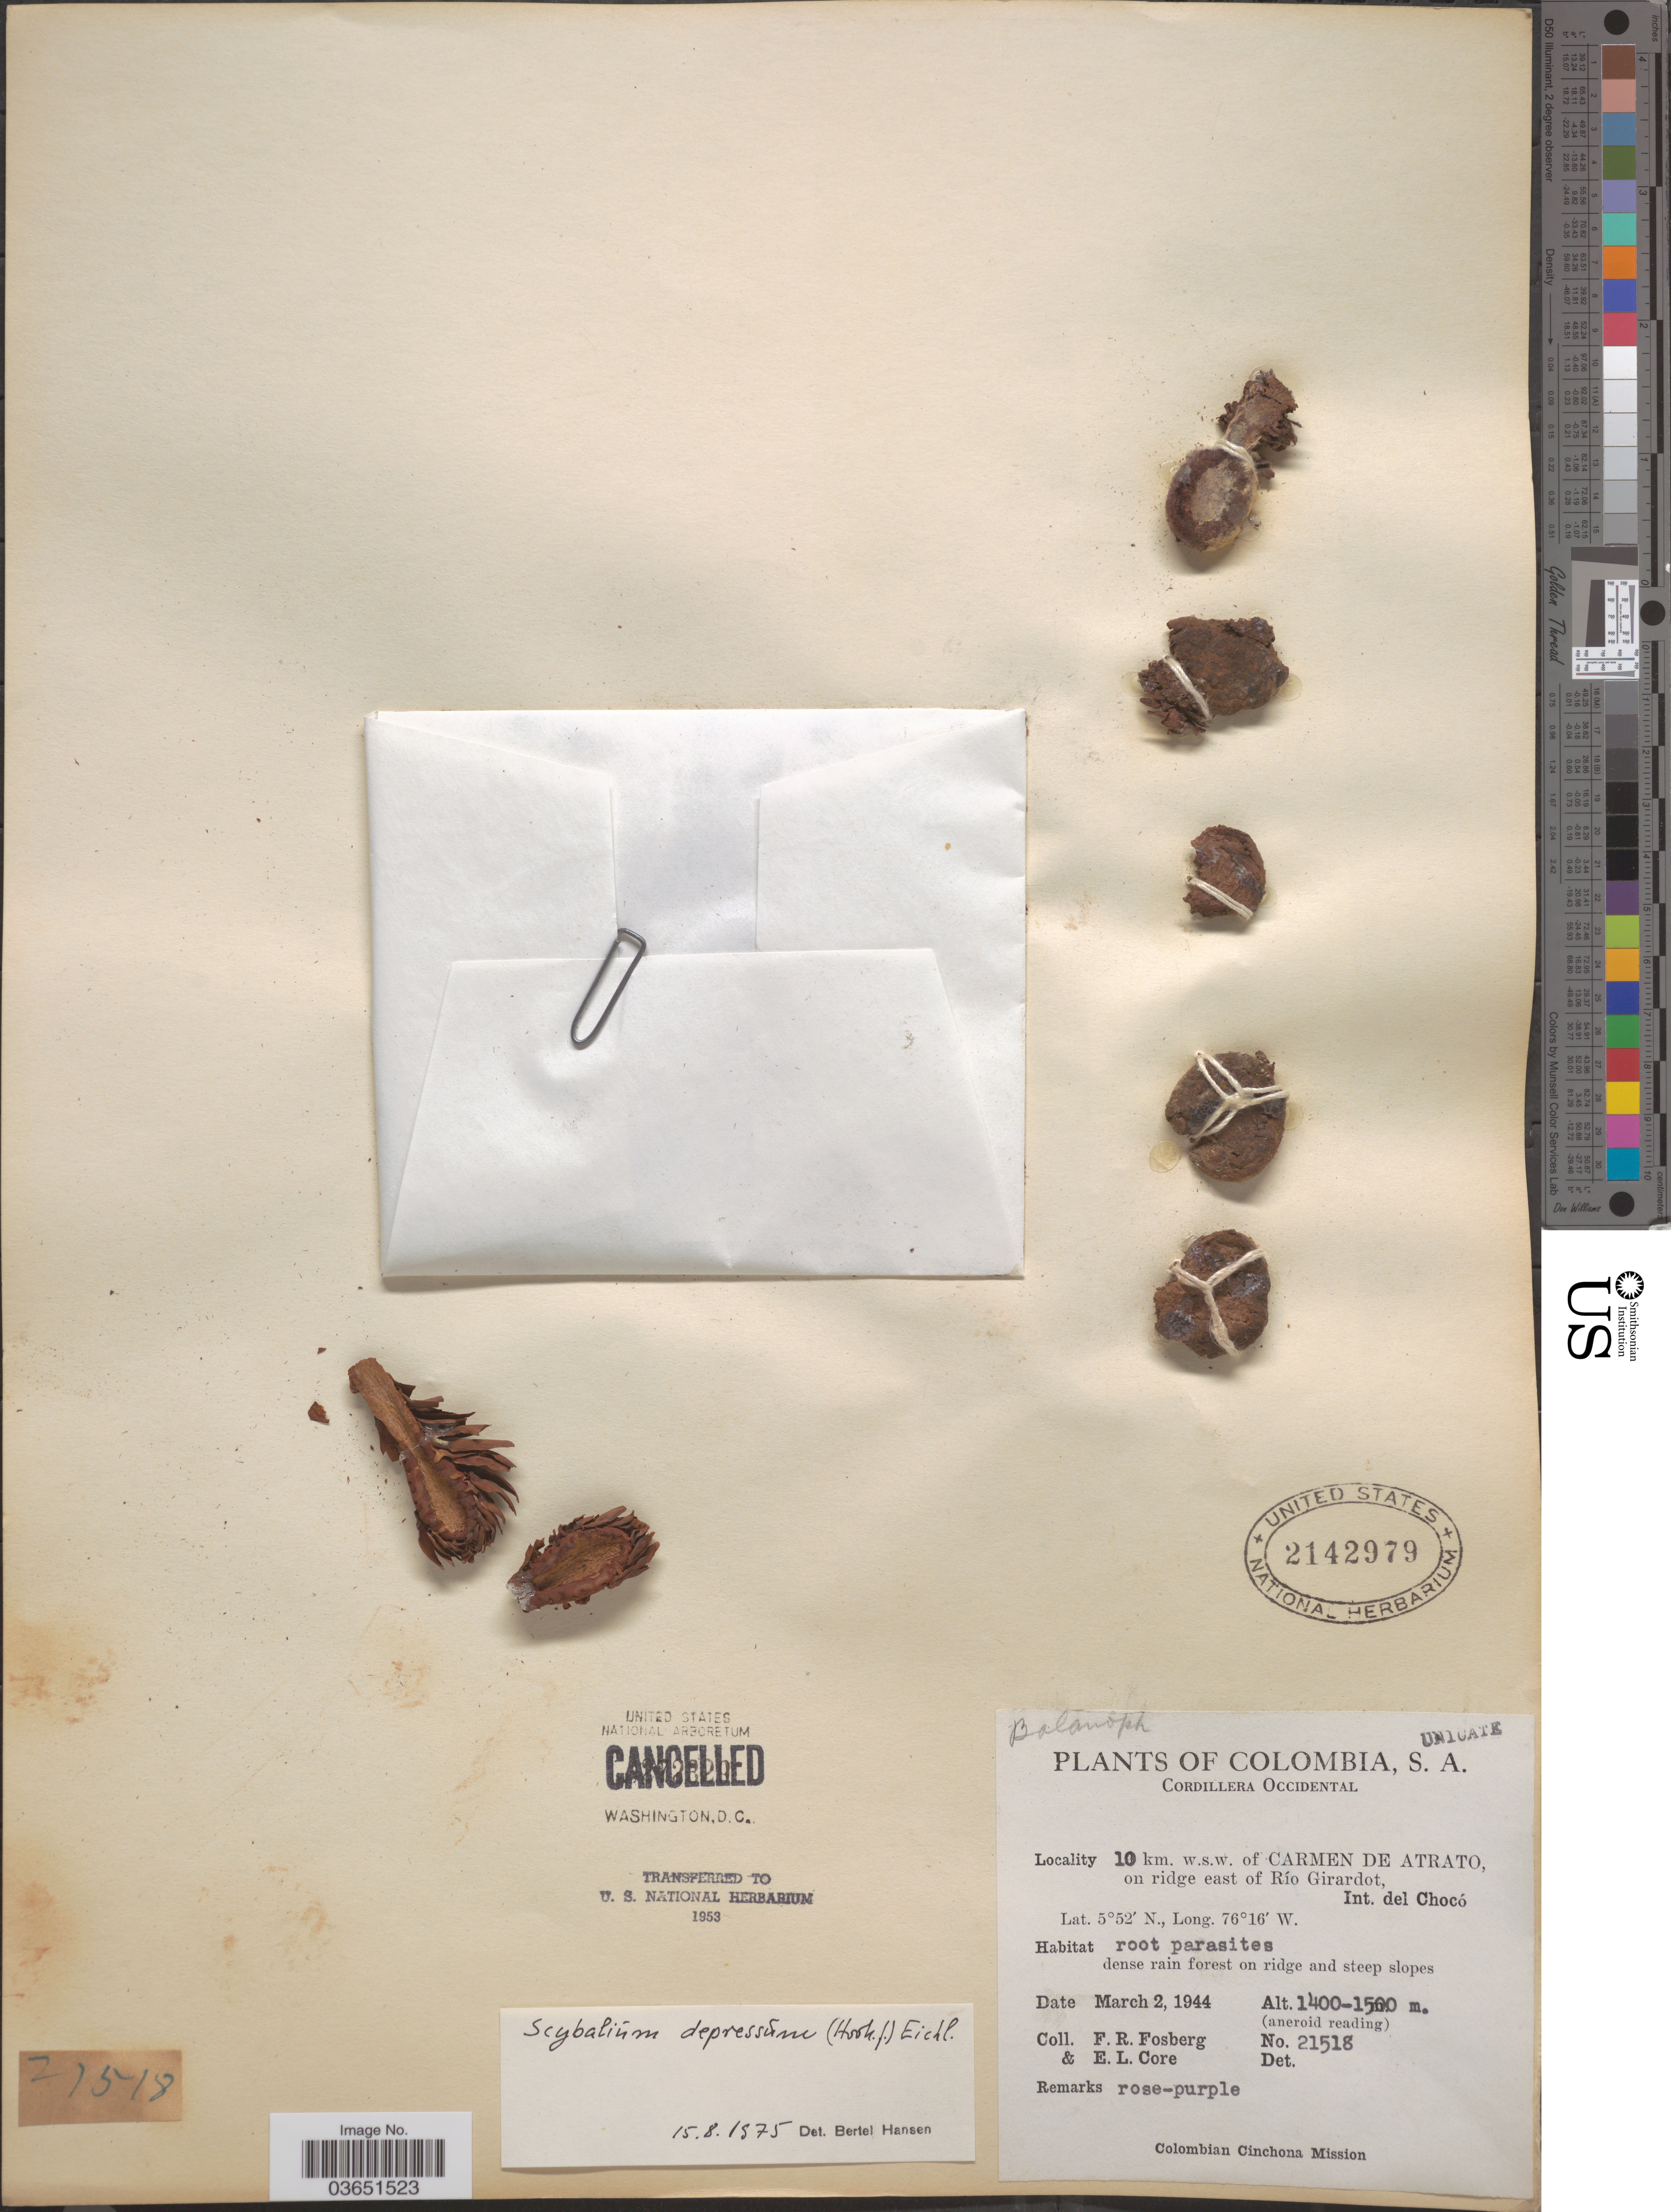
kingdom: Plantae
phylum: Tracheophyta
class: Magnoliopsida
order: Santalales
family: Balanophoraceae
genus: Scybalium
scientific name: Scybalium depressum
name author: (Hook. f.) Eichler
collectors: F. R. Fosberg & E. Core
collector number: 21518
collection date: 1944-03-02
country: Colombia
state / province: Chocó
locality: Cordillera Occidental. 10 km. w.s.w. of Carmen de Atrato, on ridge east of Río Girardot, Int. del Chocó.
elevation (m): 1400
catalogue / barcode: US 2142979